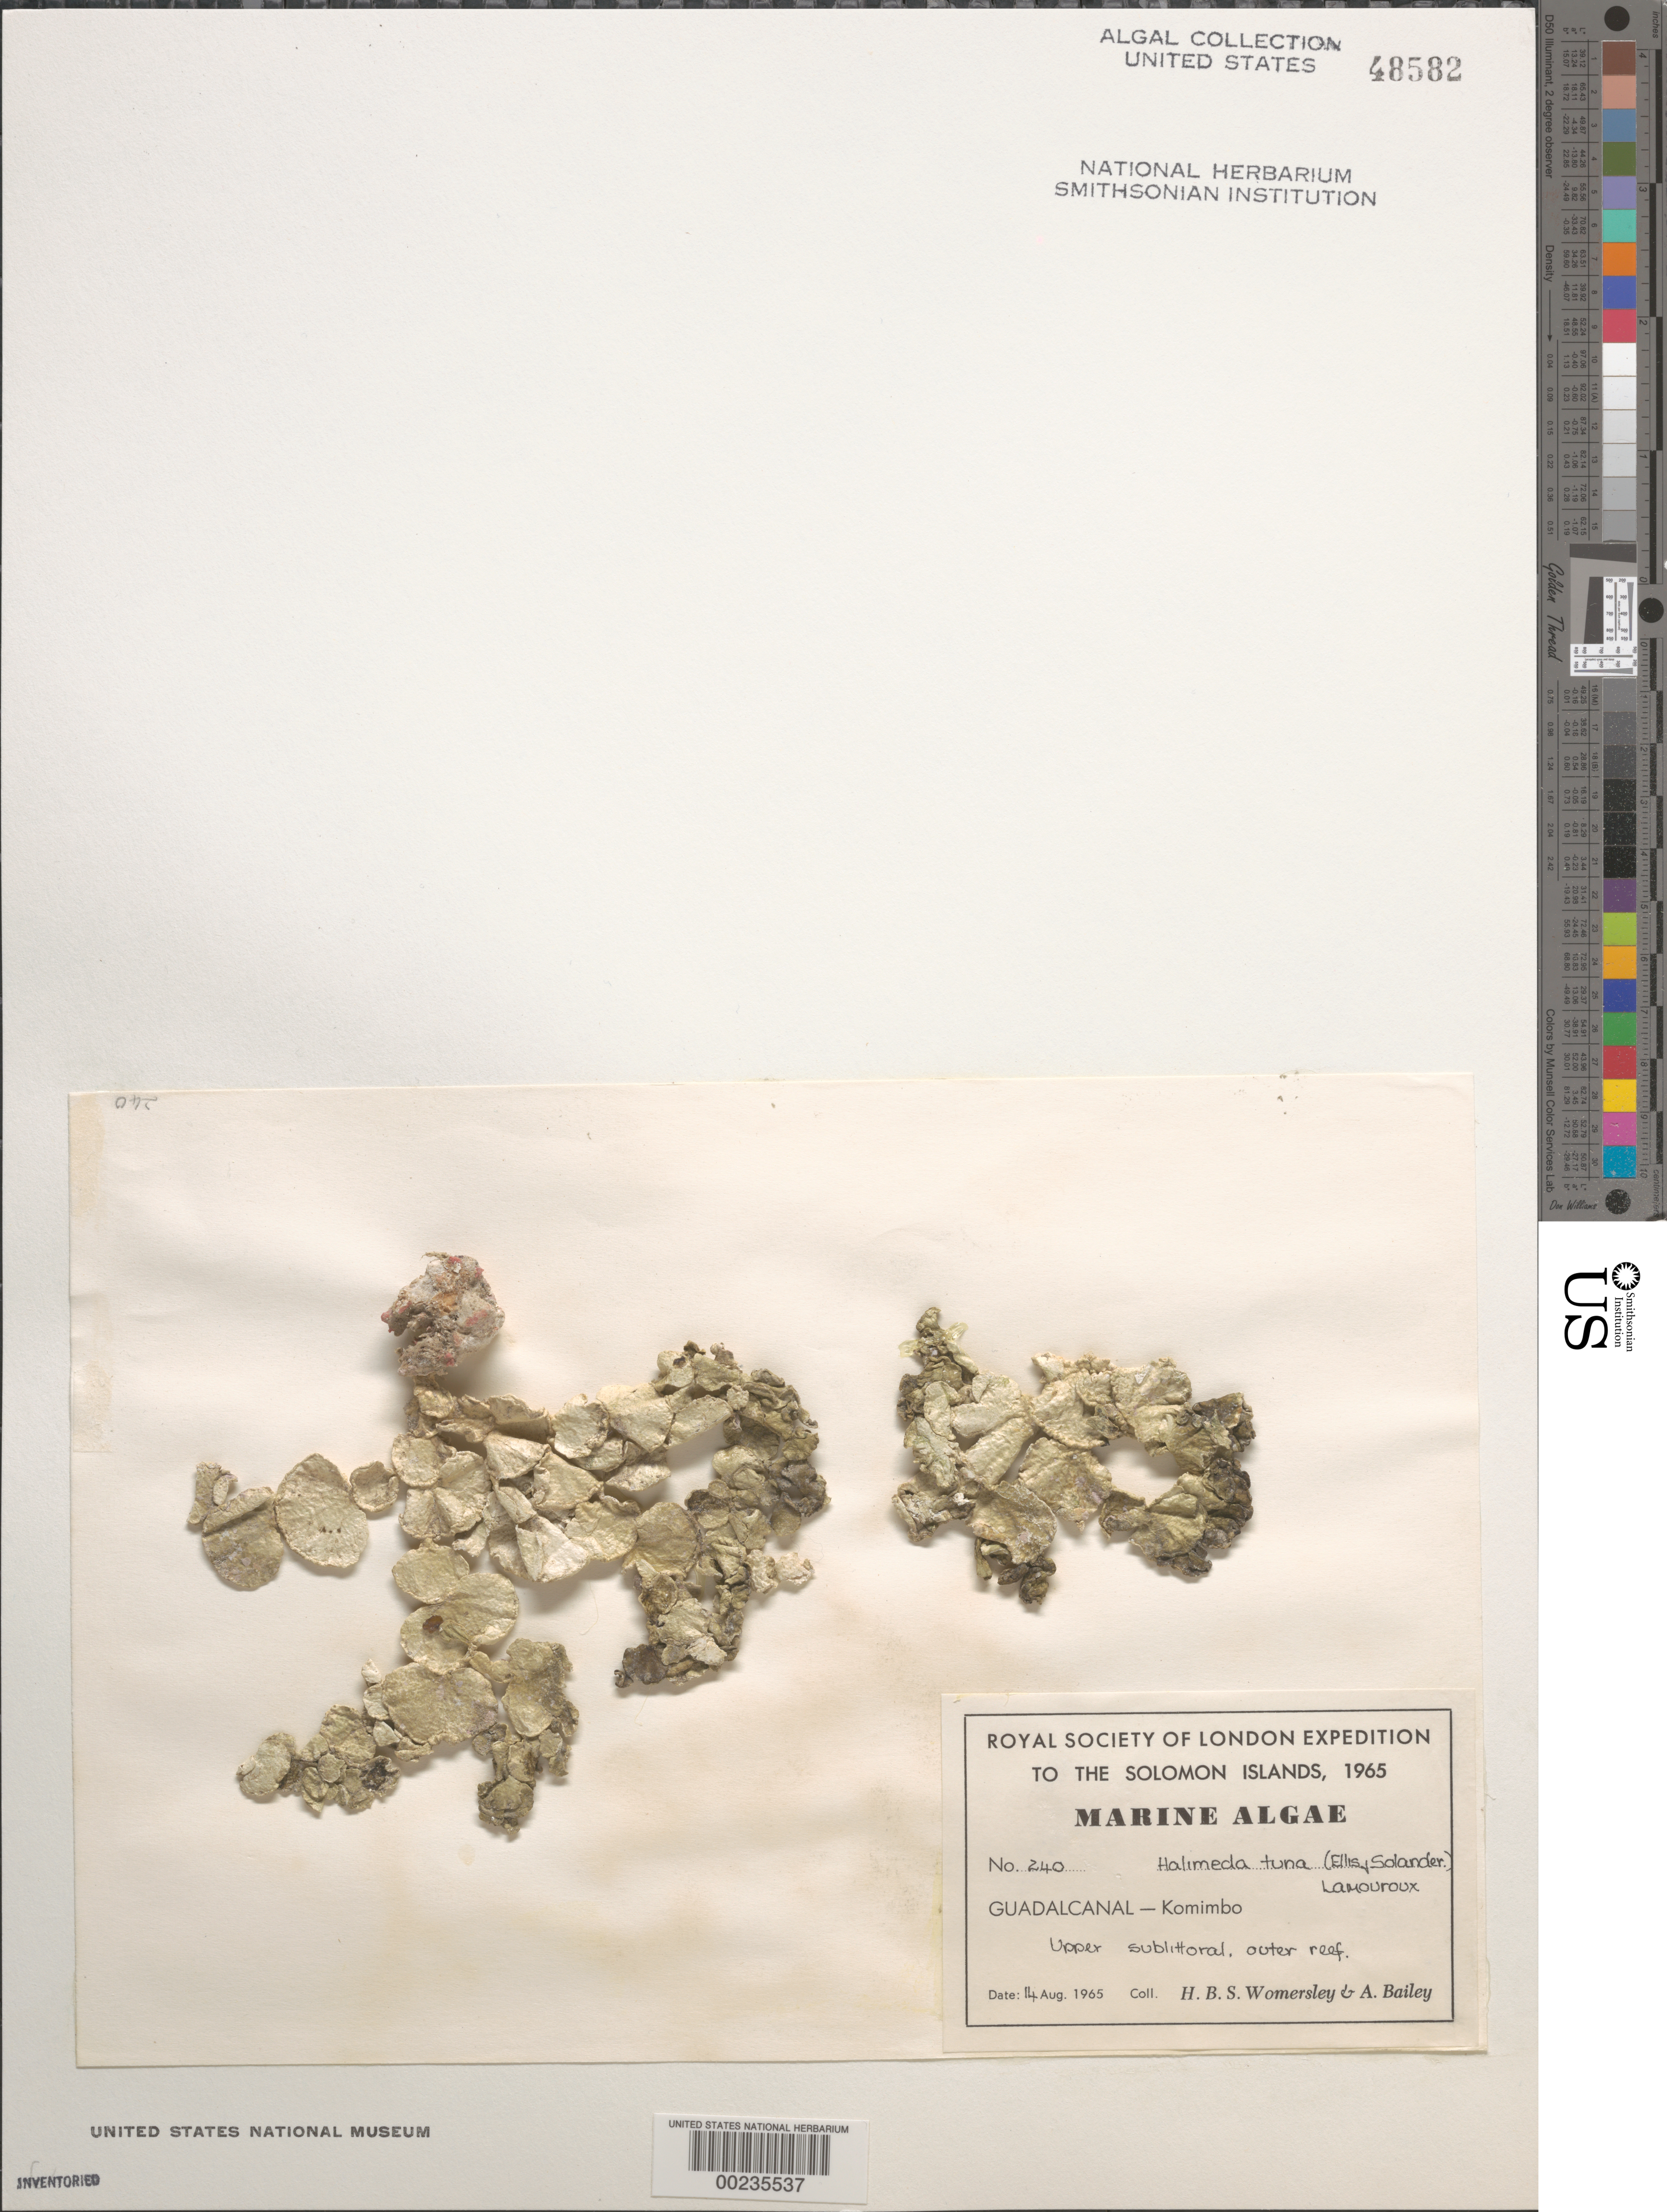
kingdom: Plantae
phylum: Chlorophyta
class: Ulvophyceae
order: Bryopsidales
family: Halimedaceae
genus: Halimeda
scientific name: Halimeda tuna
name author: (J. Ellis & Sol.) J.V.Lamouroux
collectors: H. B. S. Womersley & A. Bailey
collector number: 240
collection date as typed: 14 Aug 1965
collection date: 1965-08-14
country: Solomon Islands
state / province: Guadalcanal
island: Guadalcanal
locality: Komimbo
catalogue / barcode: US 48582